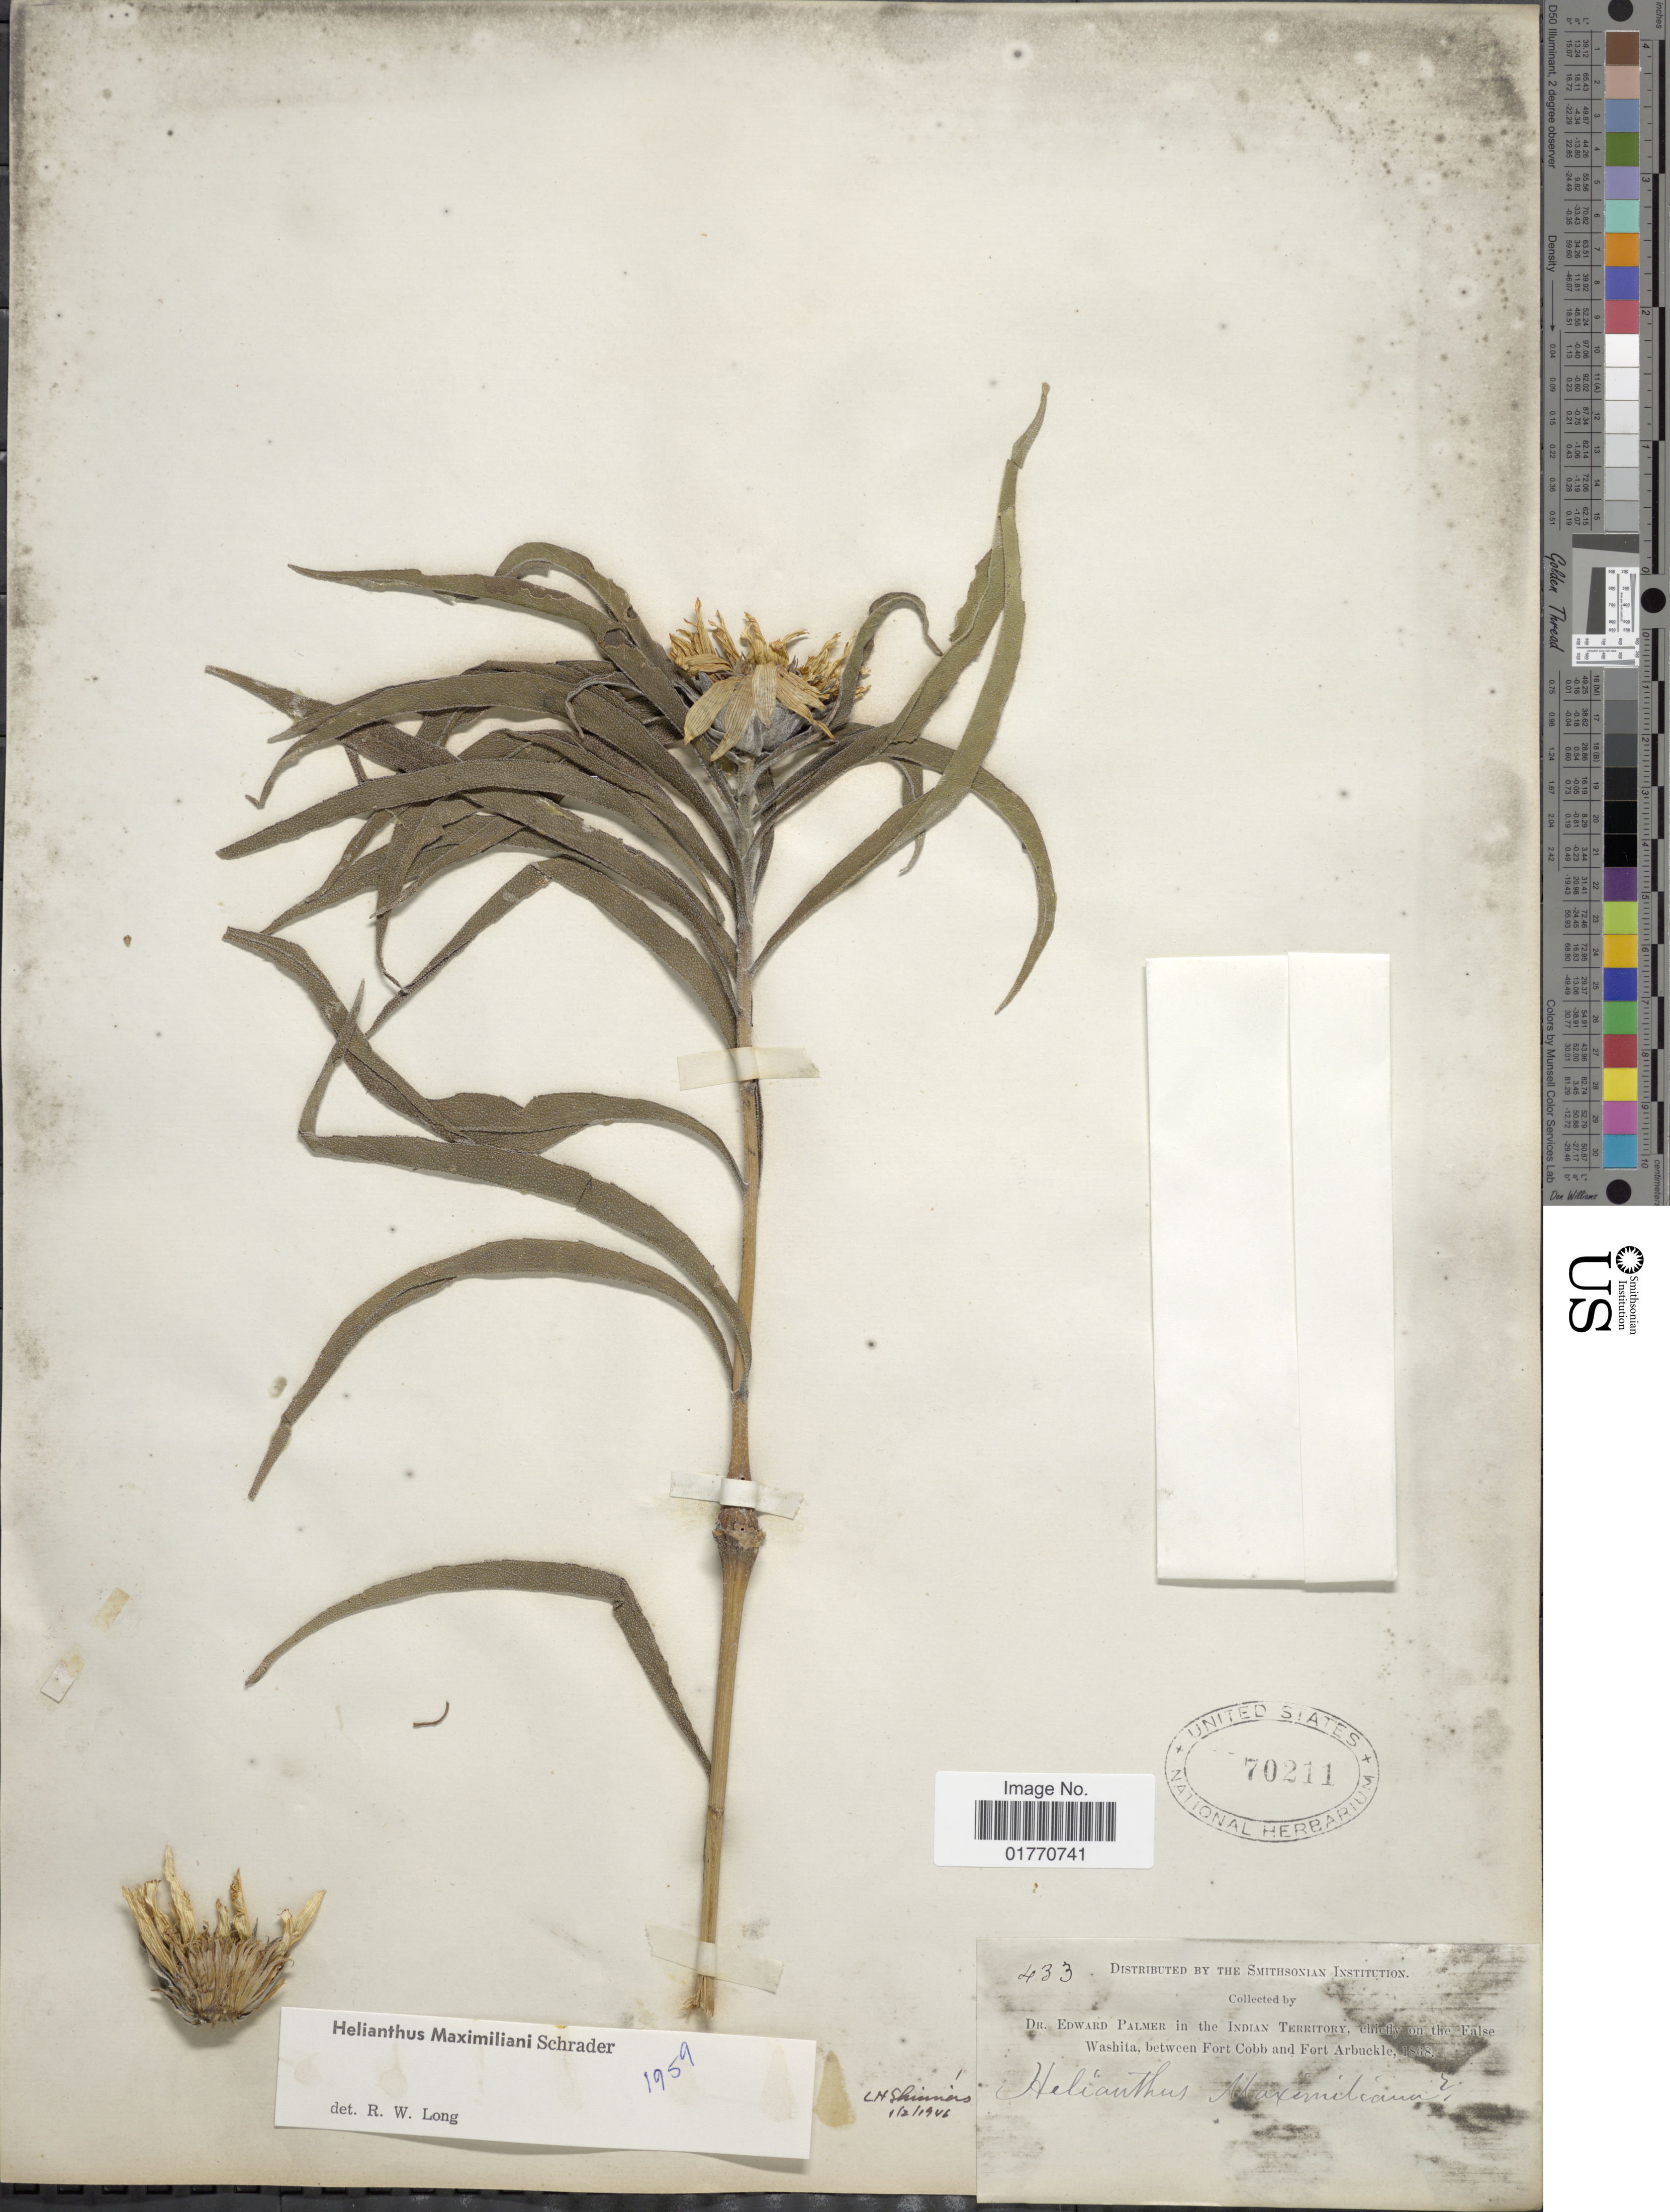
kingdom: Plantae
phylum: Tracheophyta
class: Magnoliopsida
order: Asterales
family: Asteraceae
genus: Helianthus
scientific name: Helianthus maximiliani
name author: Schrad.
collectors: E. Palmer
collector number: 433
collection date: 1868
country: United States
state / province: Oklahoma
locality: The Indian Territory, chiefly on the False Washita, between Fort Cobb and Fort Arbuckle.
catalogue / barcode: US 70211